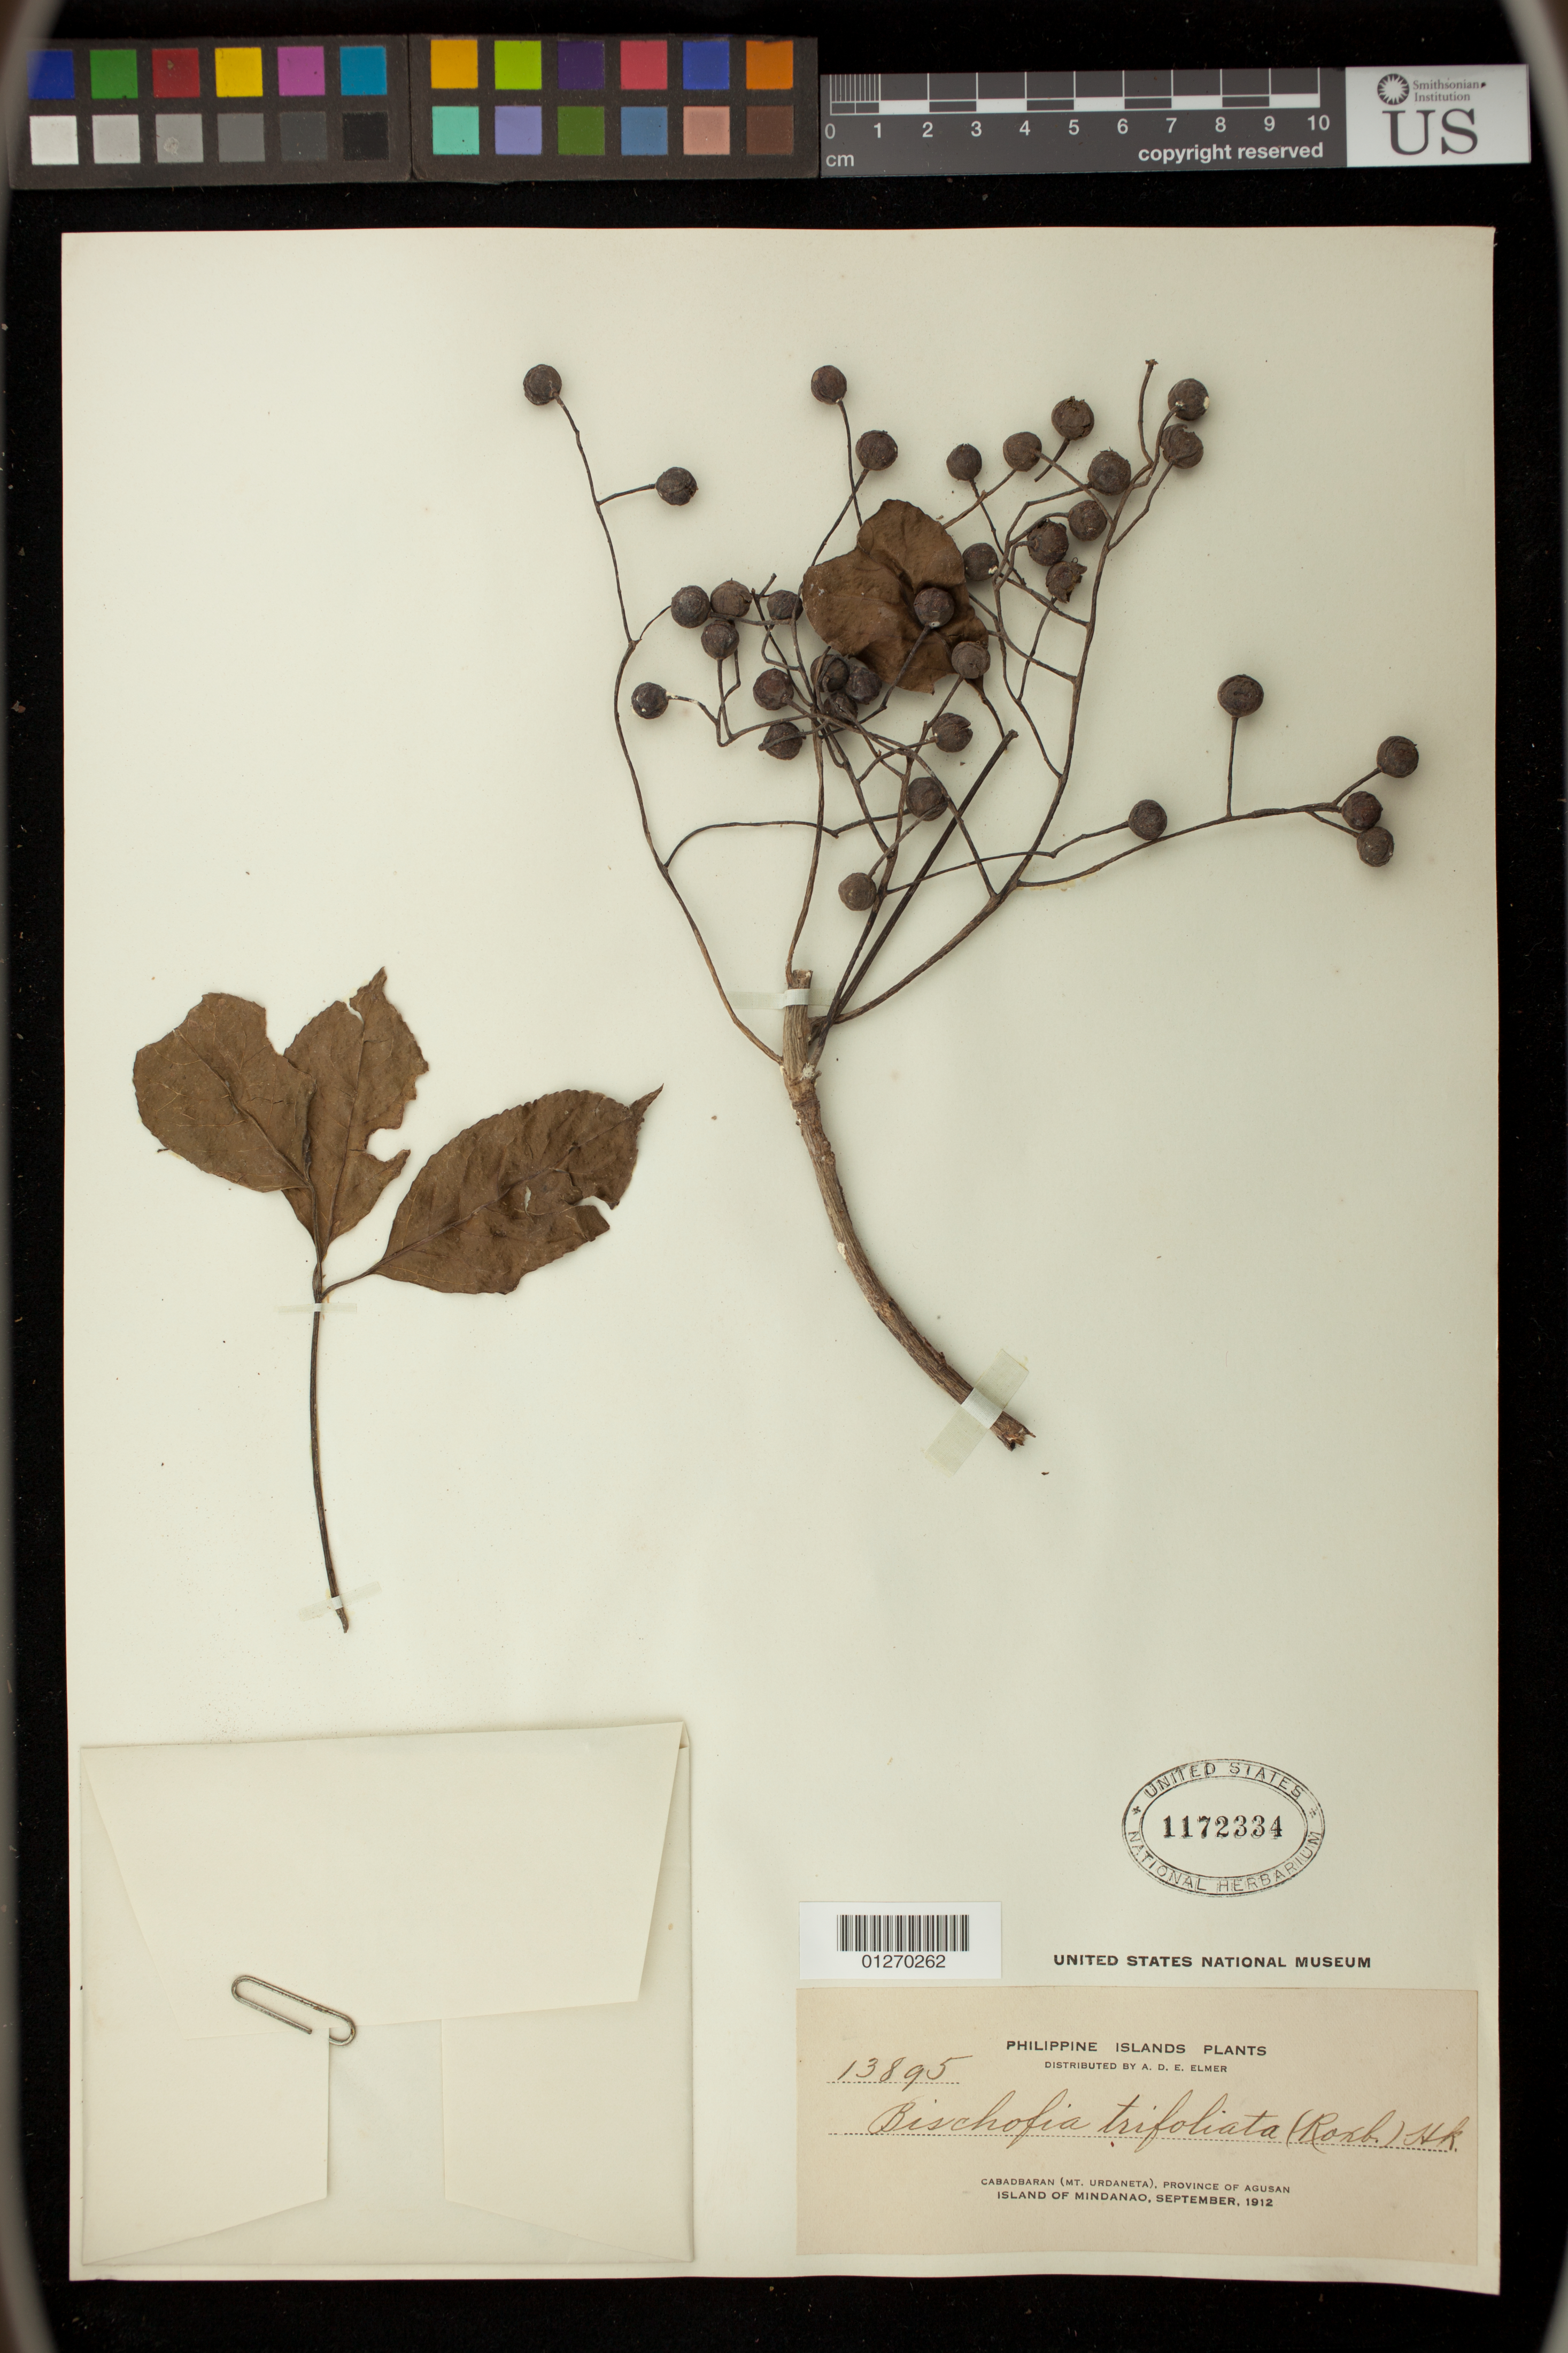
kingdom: Plantae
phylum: Tracheophyta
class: Magnoliopsida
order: Malpighiales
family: Phyllanthaceae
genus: Bischofia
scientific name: Bischofia trifoliata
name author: (Roxb.) Hook.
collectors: A. D. E. Elmer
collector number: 13895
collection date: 1912-09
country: Philippines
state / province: Caraga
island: Mindanao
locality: Cabadbaran (Mt. Urdaneta), Province of Agusan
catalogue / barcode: US 1172334